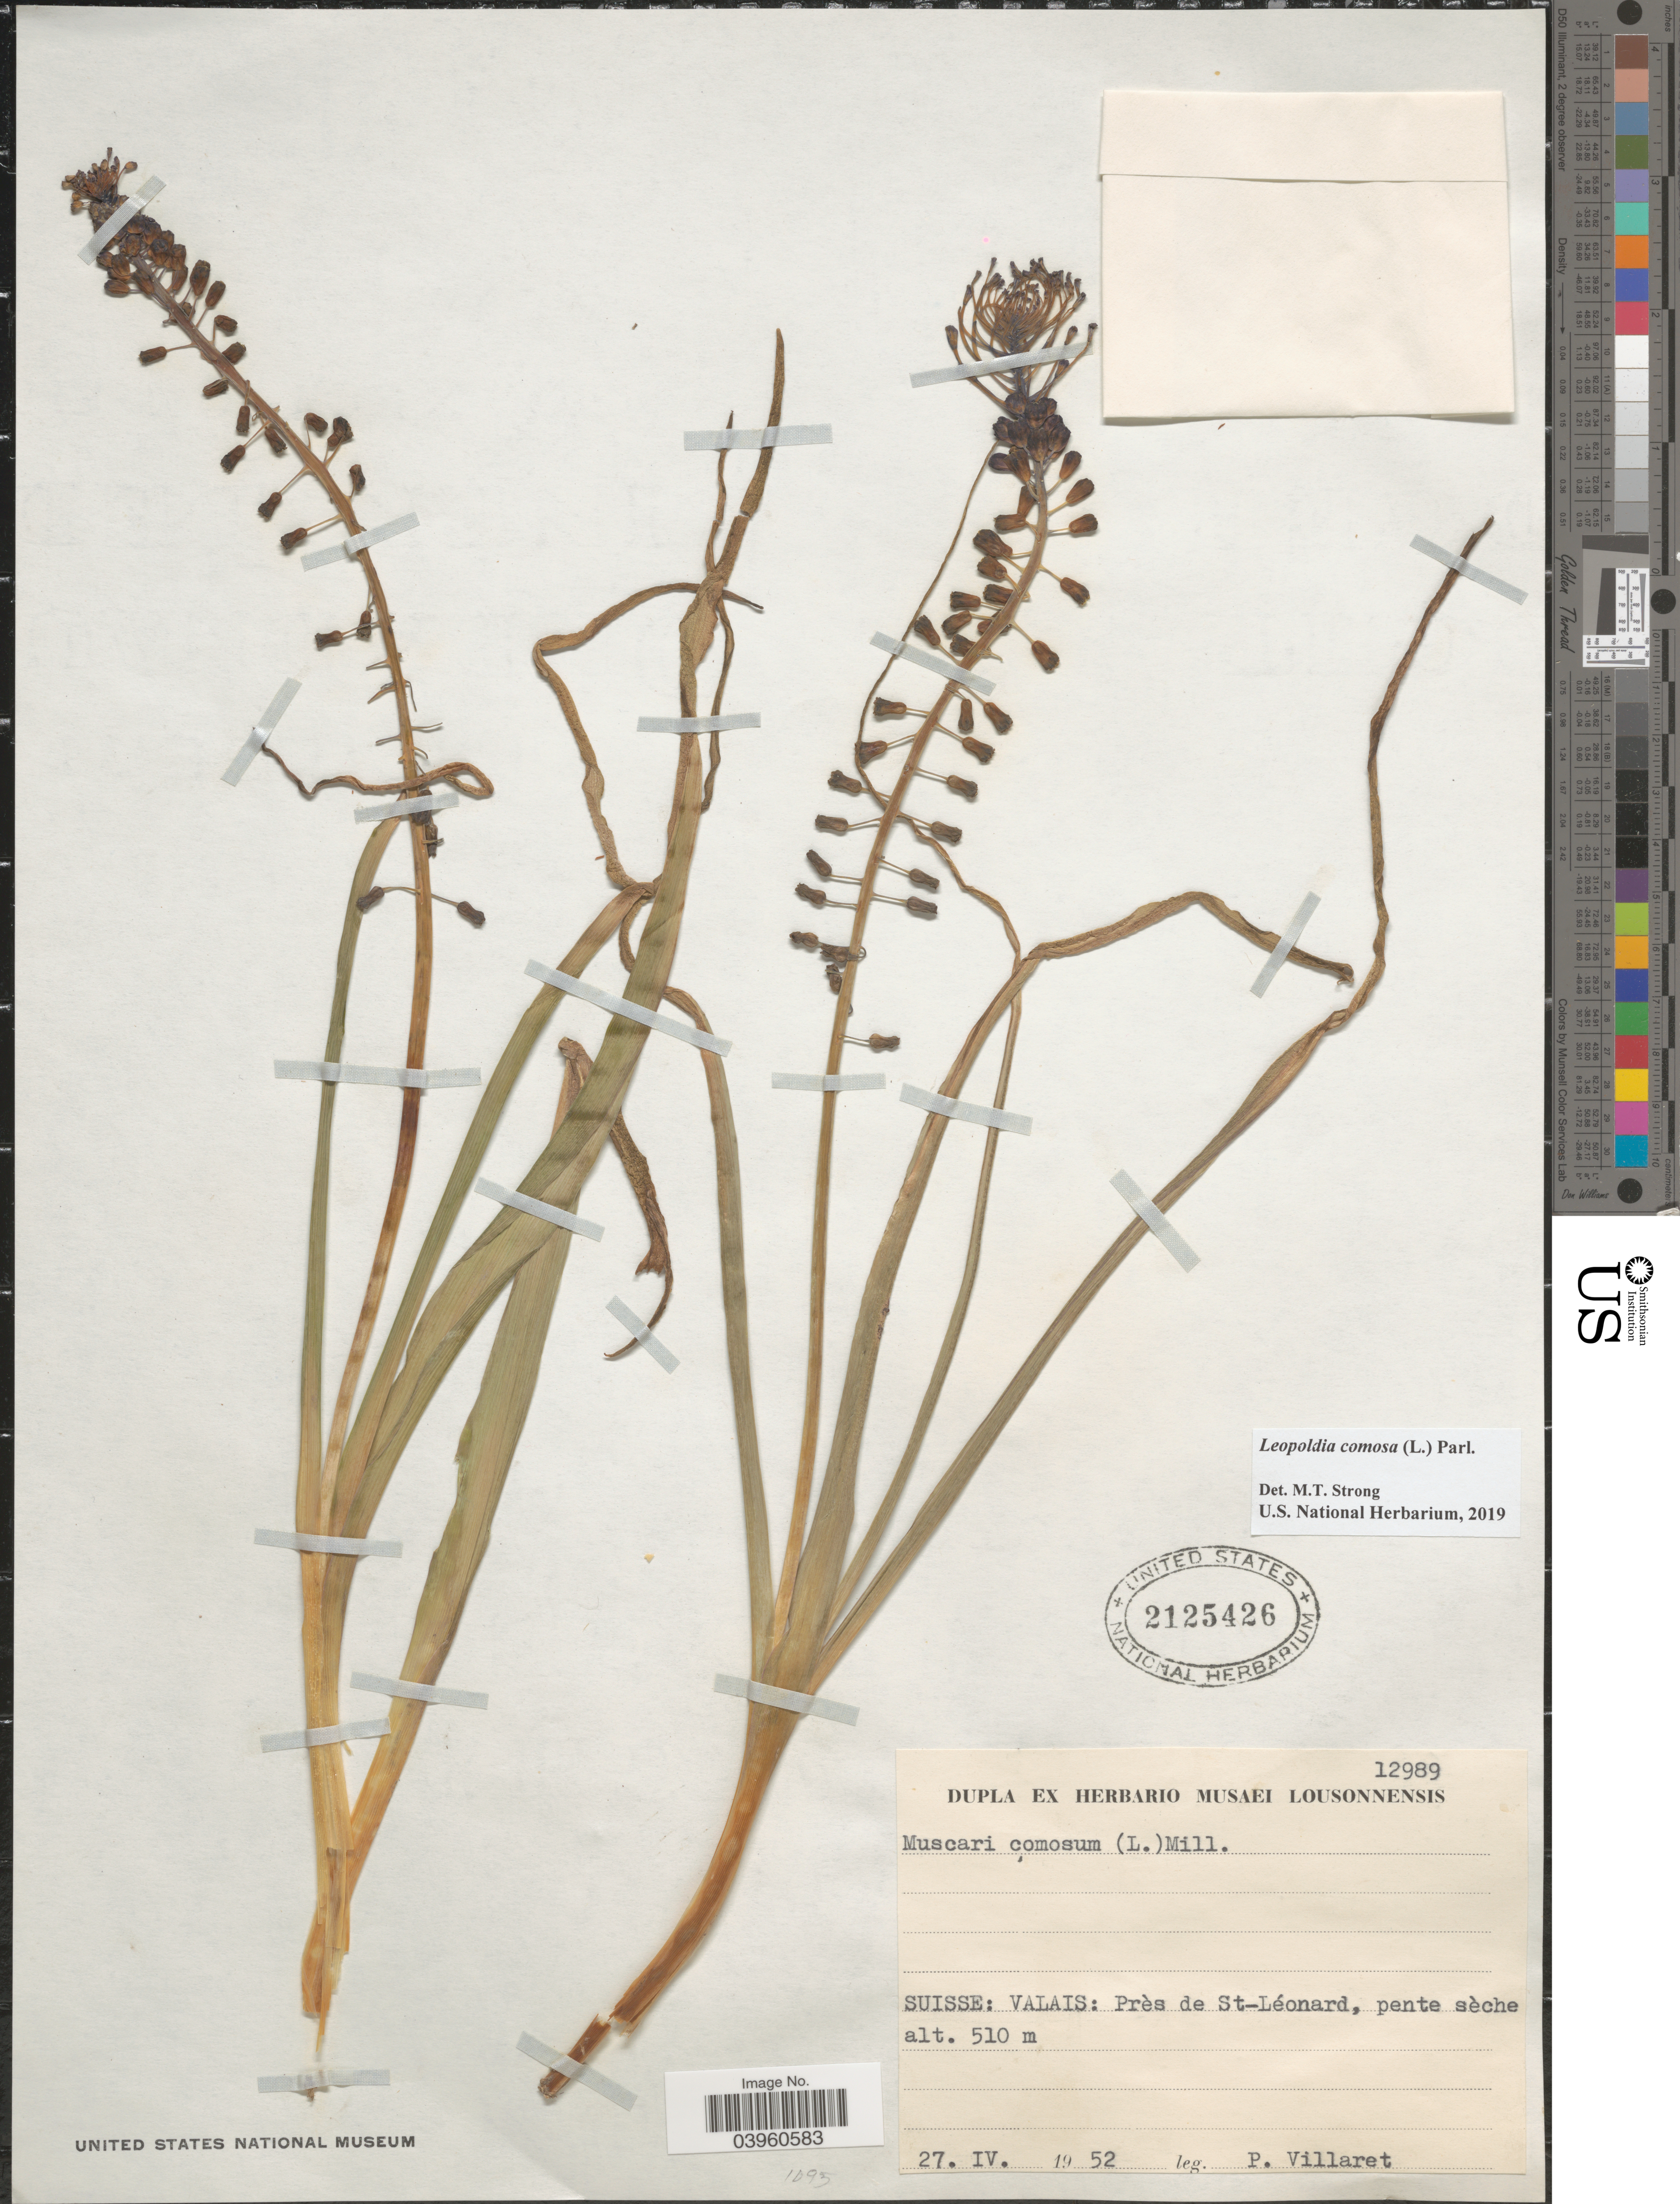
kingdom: Plantae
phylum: Tracheophyta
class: Liliopsida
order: Asparagales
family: Asparagaceae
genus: Leopoldia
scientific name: Leopoldia comosa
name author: (L.) Parl.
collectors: P. Villaret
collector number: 12989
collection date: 1952-04-27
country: Switzerland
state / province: Valais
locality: Suisse: Près de St-Léonard, pente sèche.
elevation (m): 510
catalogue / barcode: US 2125426